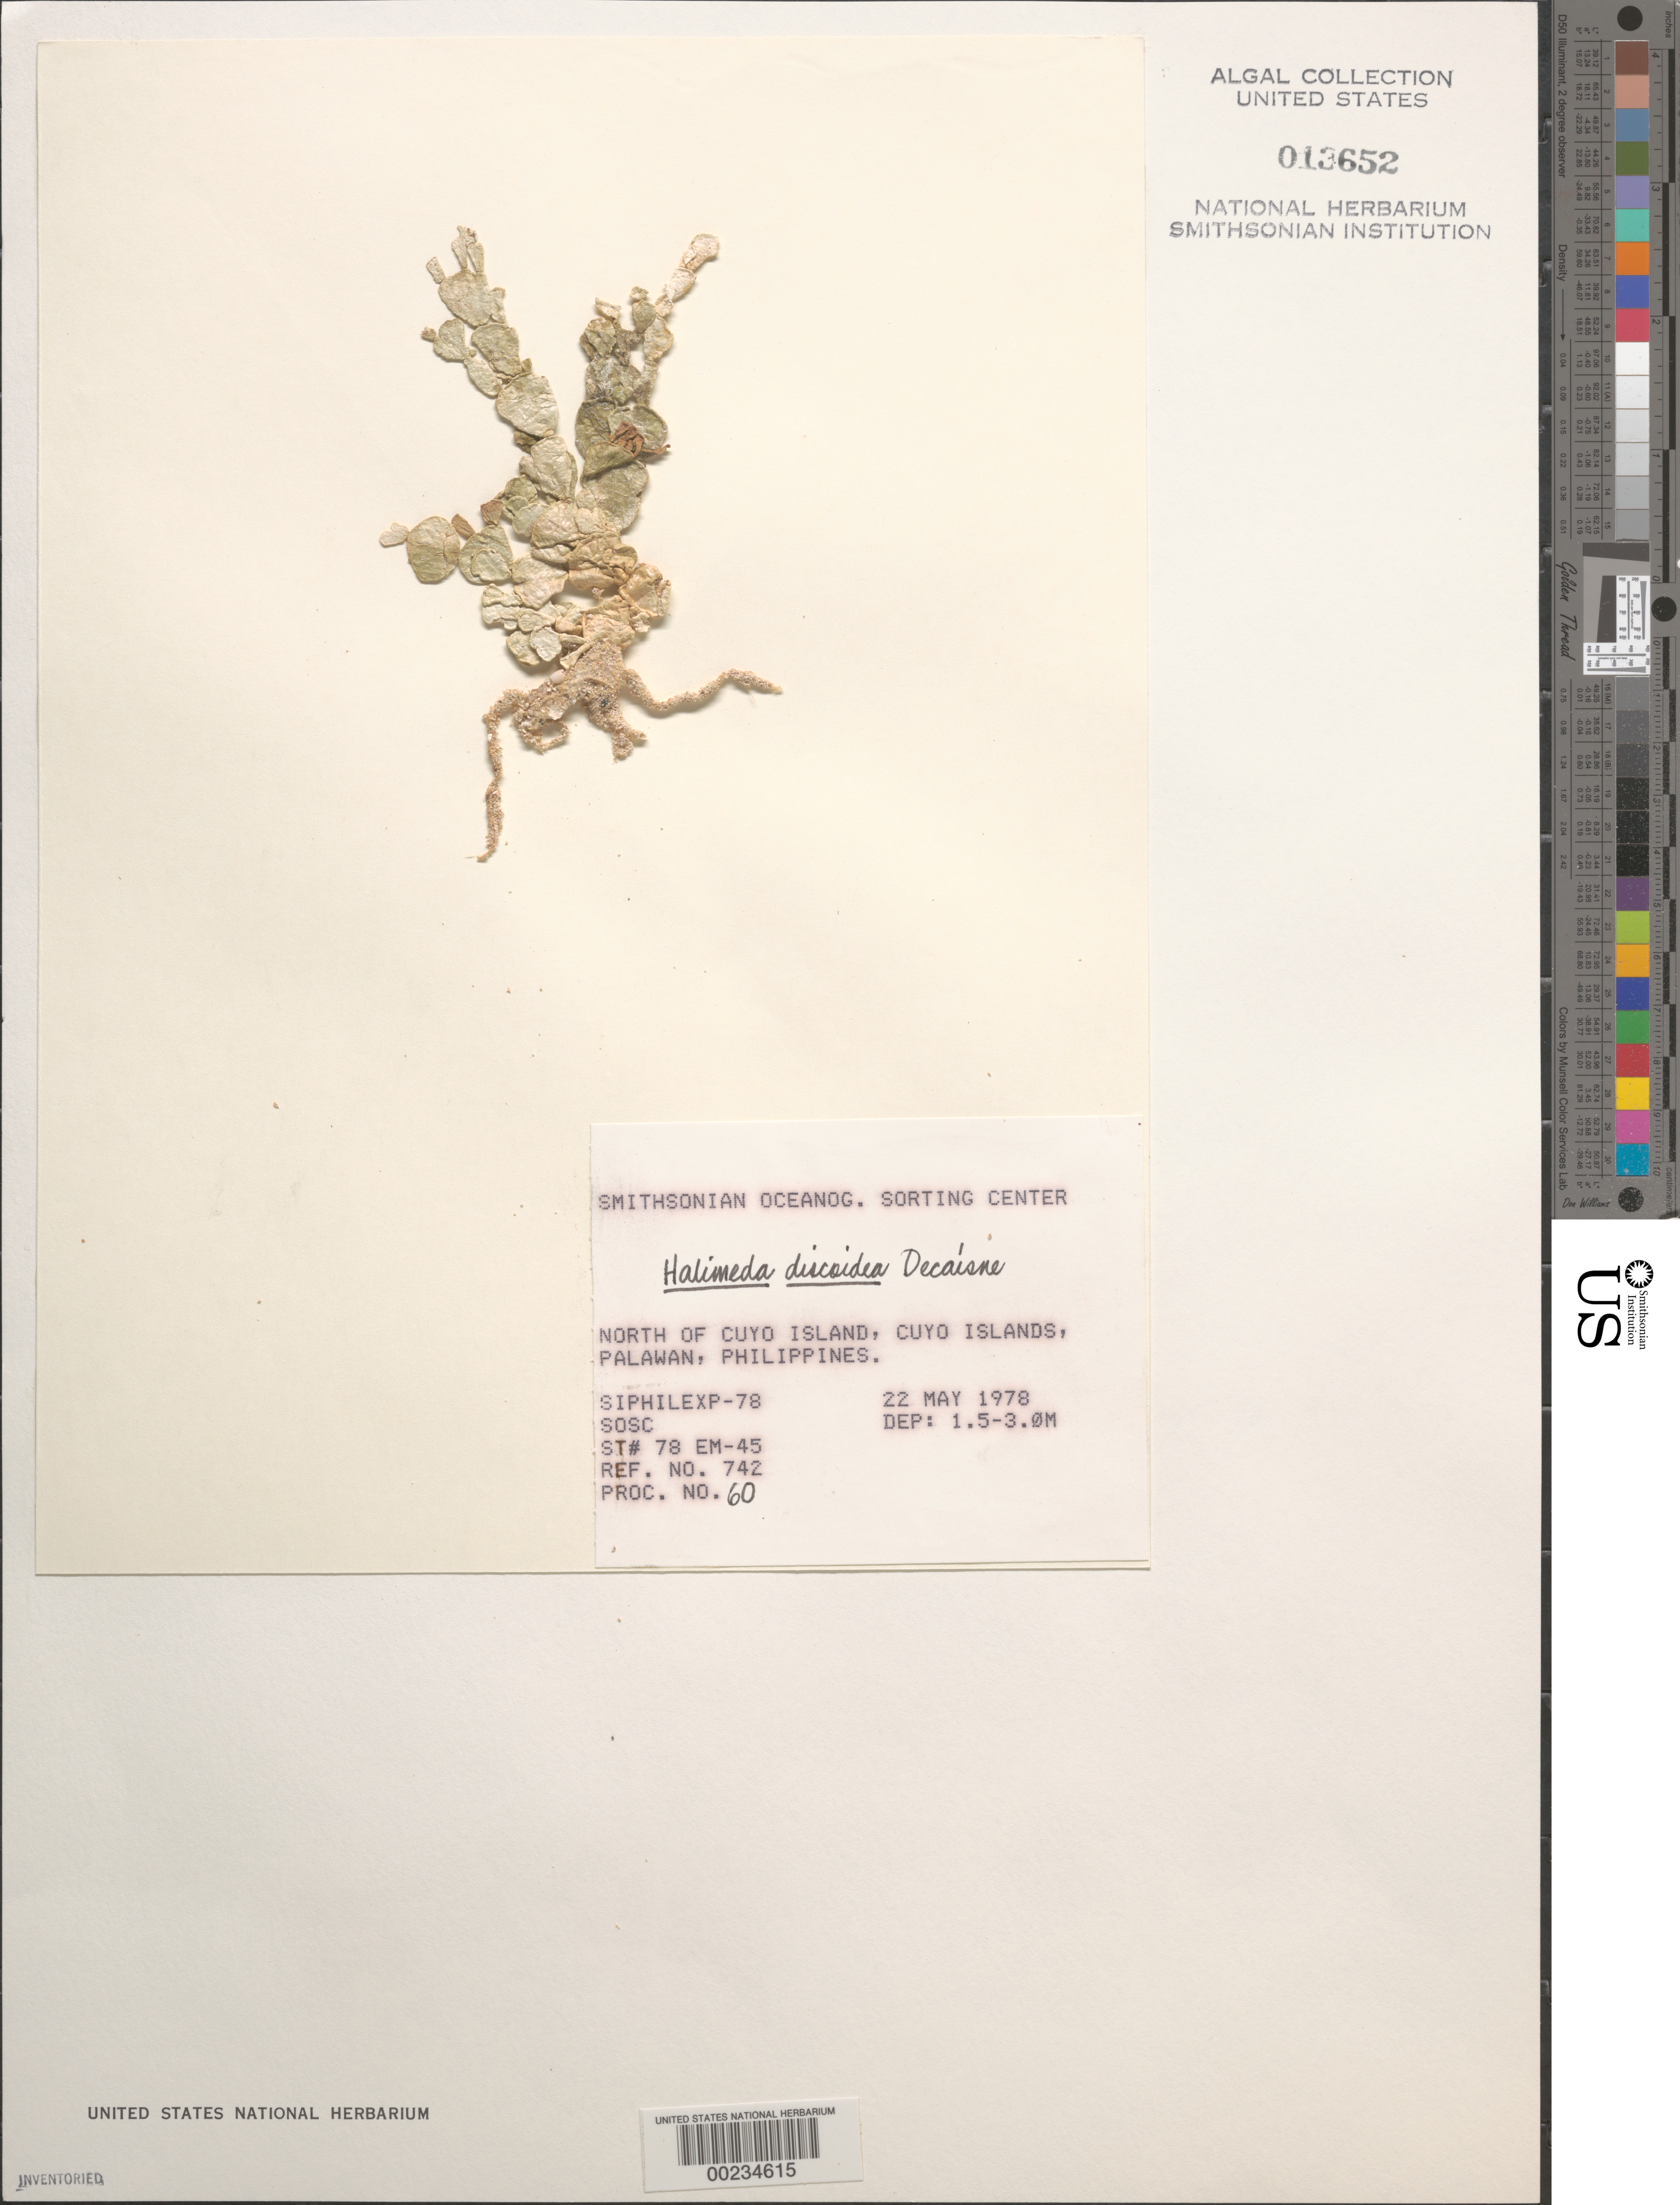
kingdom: Plantae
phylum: Chlorophyta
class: Ulvophyceae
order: Bryopsidales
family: Halimedaceae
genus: Halimeda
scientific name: Halimeda discoidea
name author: Decne.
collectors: SOSC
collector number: Station 78 Em-45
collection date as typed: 22 May 1978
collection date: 1978-05-22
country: Philippines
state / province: Mimaropa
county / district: Palawan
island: Cuyo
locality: North of Cuyo Island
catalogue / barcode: US 13652